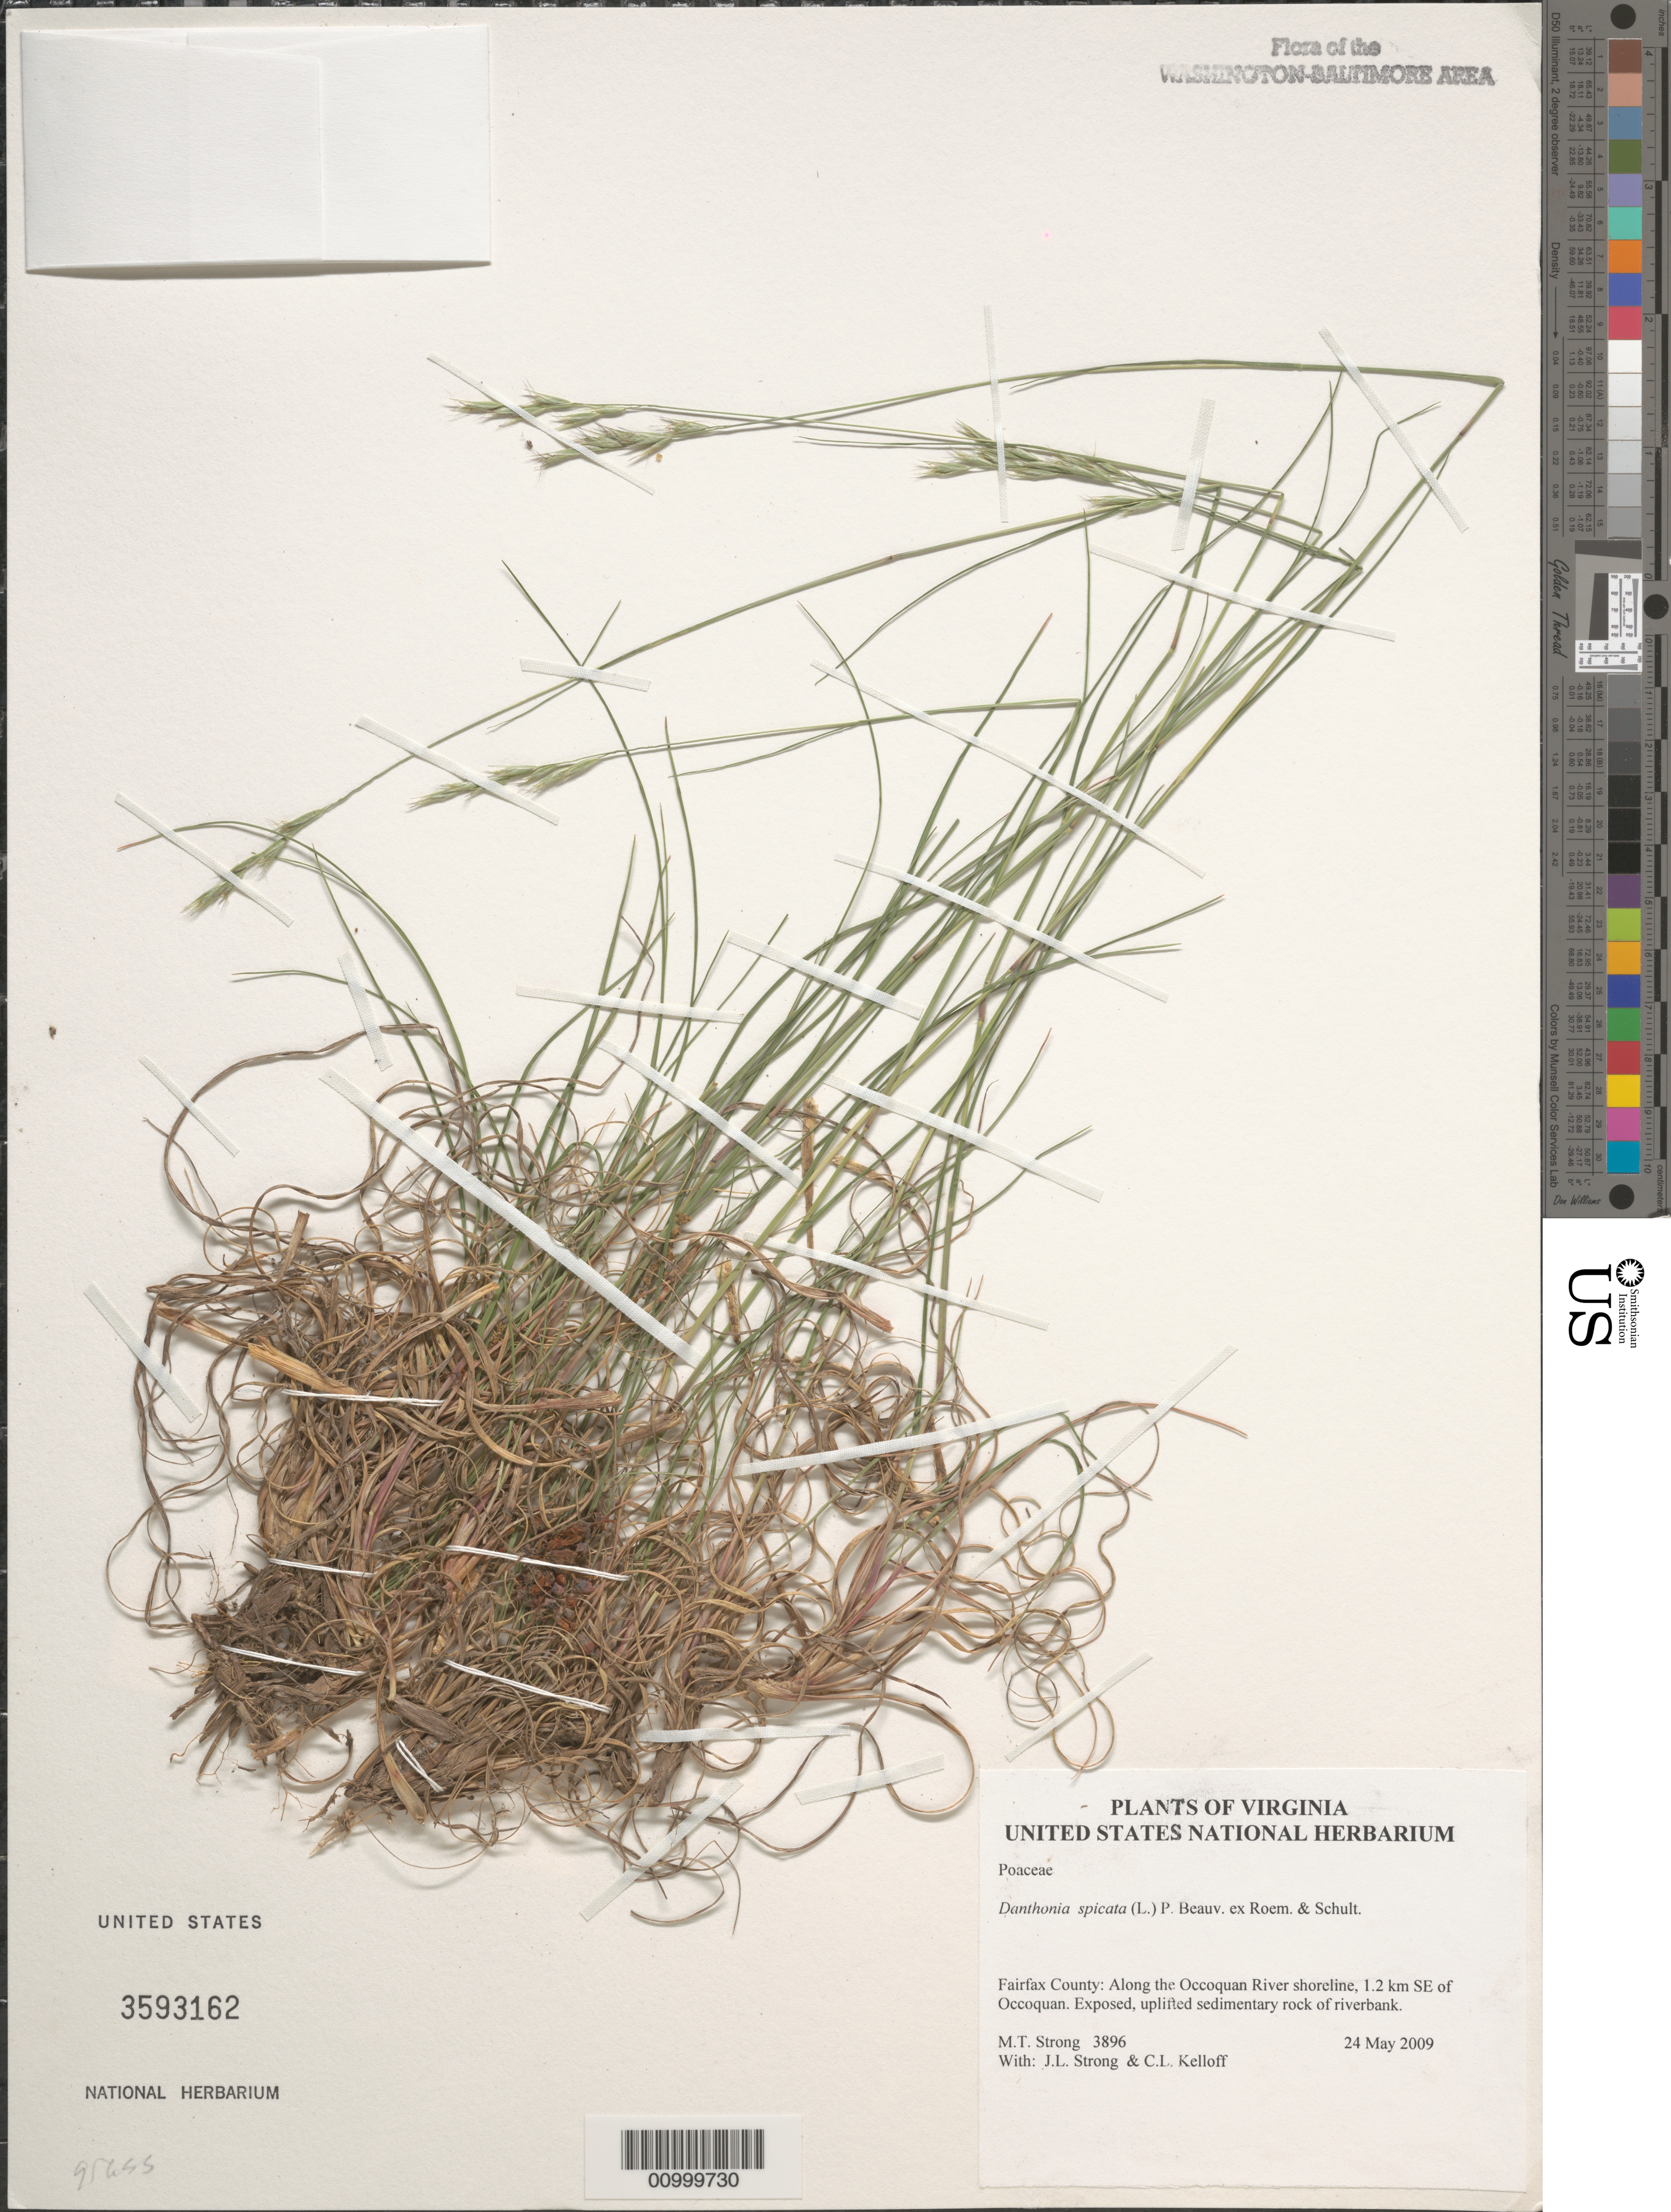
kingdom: Plantae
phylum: Tracheophyta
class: Liliopsida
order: Poales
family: Poaceae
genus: Danthonia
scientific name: Danthonia spicata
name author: (L.) P. Beauv. ex Roem. & Schult.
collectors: M. T. Strong, J. L. Strong & C. L. Kelloff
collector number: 3896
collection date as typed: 24 May 2009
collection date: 2009-05-24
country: United States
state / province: Virginia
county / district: Fairfax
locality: Along the Occoquan River shoreline, 1.2 SE of Occoquan.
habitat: Exposed, uplifted sedimentary rock of riverbank.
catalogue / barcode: US 3593162